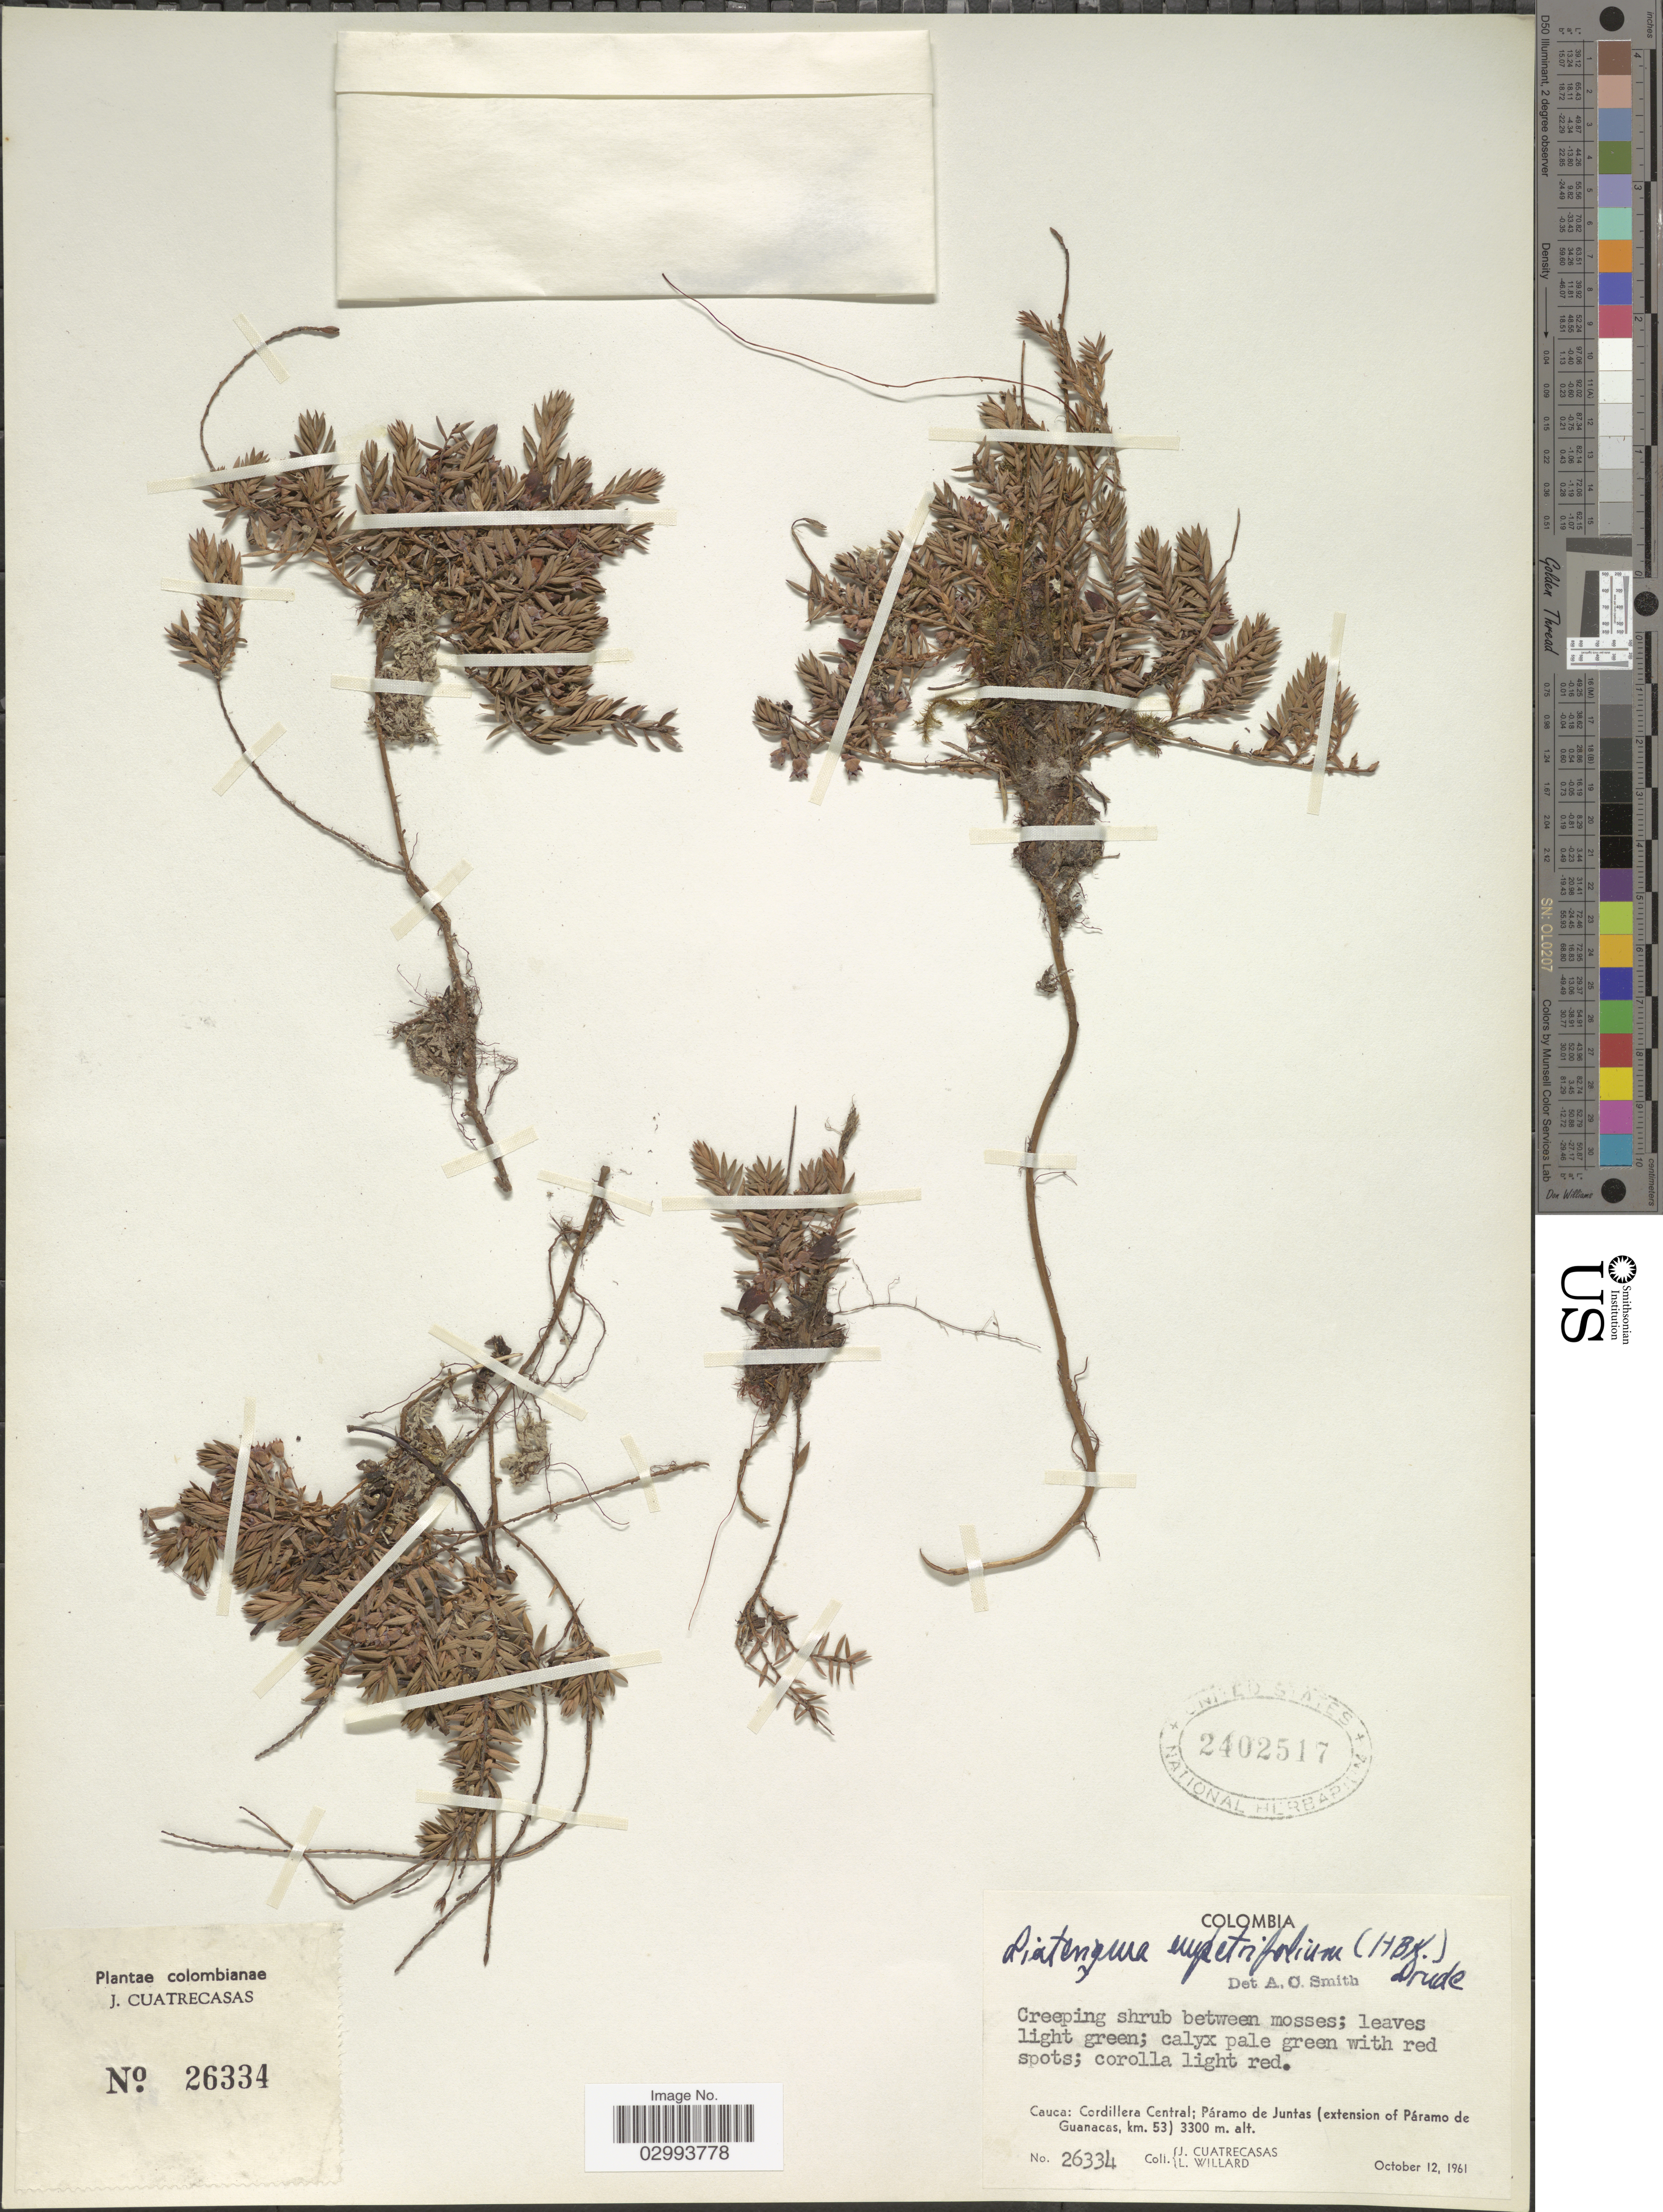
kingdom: Plantae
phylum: Tracheophyta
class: Magnoliopsida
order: Ericales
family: Ericaceae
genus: Disterigma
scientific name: Disterigma empetrifolium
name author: (Kunth) Drude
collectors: J. Cuatrecasas & L. Willard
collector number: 26334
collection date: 1961-10-12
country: Colombia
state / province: Cauca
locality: Cordillera Central; Páramo de Juntas (extension de Páramo de Guanacas, km. 53).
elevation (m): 3300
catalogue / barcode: US 2402517